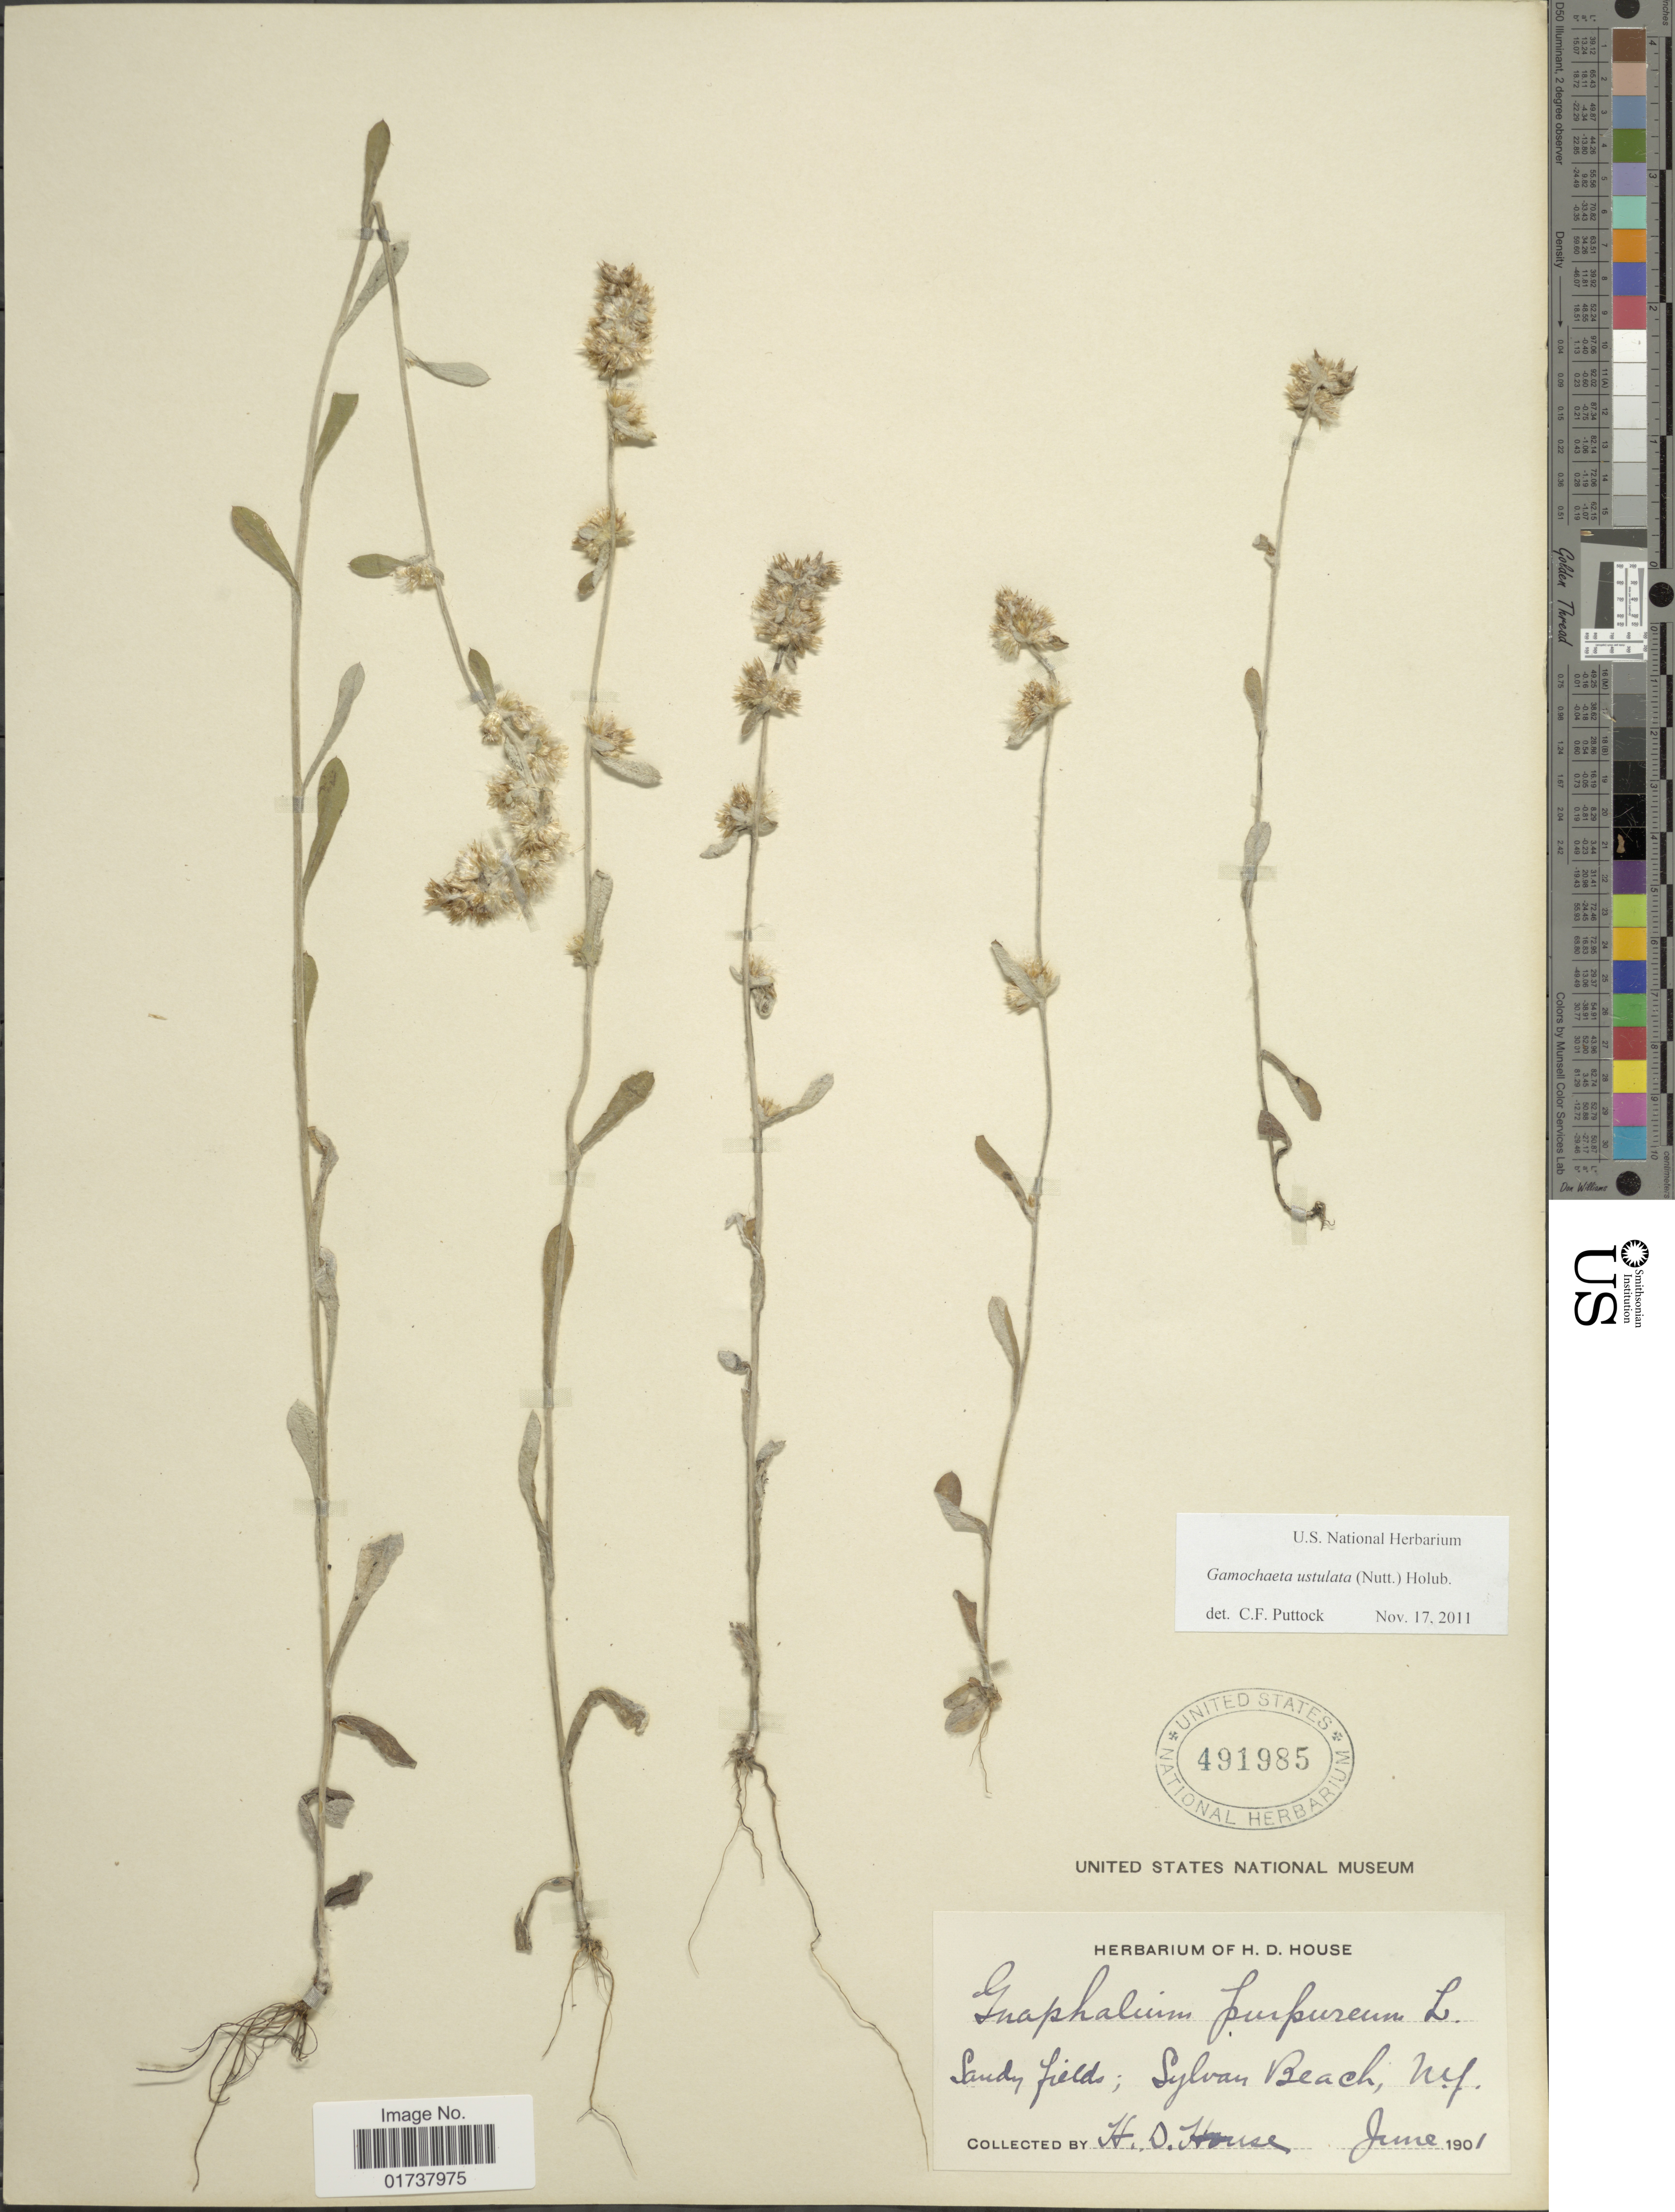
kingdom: Plantae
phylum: Tracheophyta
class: Magnoliopsida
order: Asterales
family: Asteraceae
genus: Gamochaeta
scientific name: Gamochaeta purpurea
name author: (L.) Cabrera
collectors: H. D. House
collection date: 1901-06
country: United States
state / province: New York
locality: Sylvan Beach, N.Y.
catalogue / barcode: US 491985